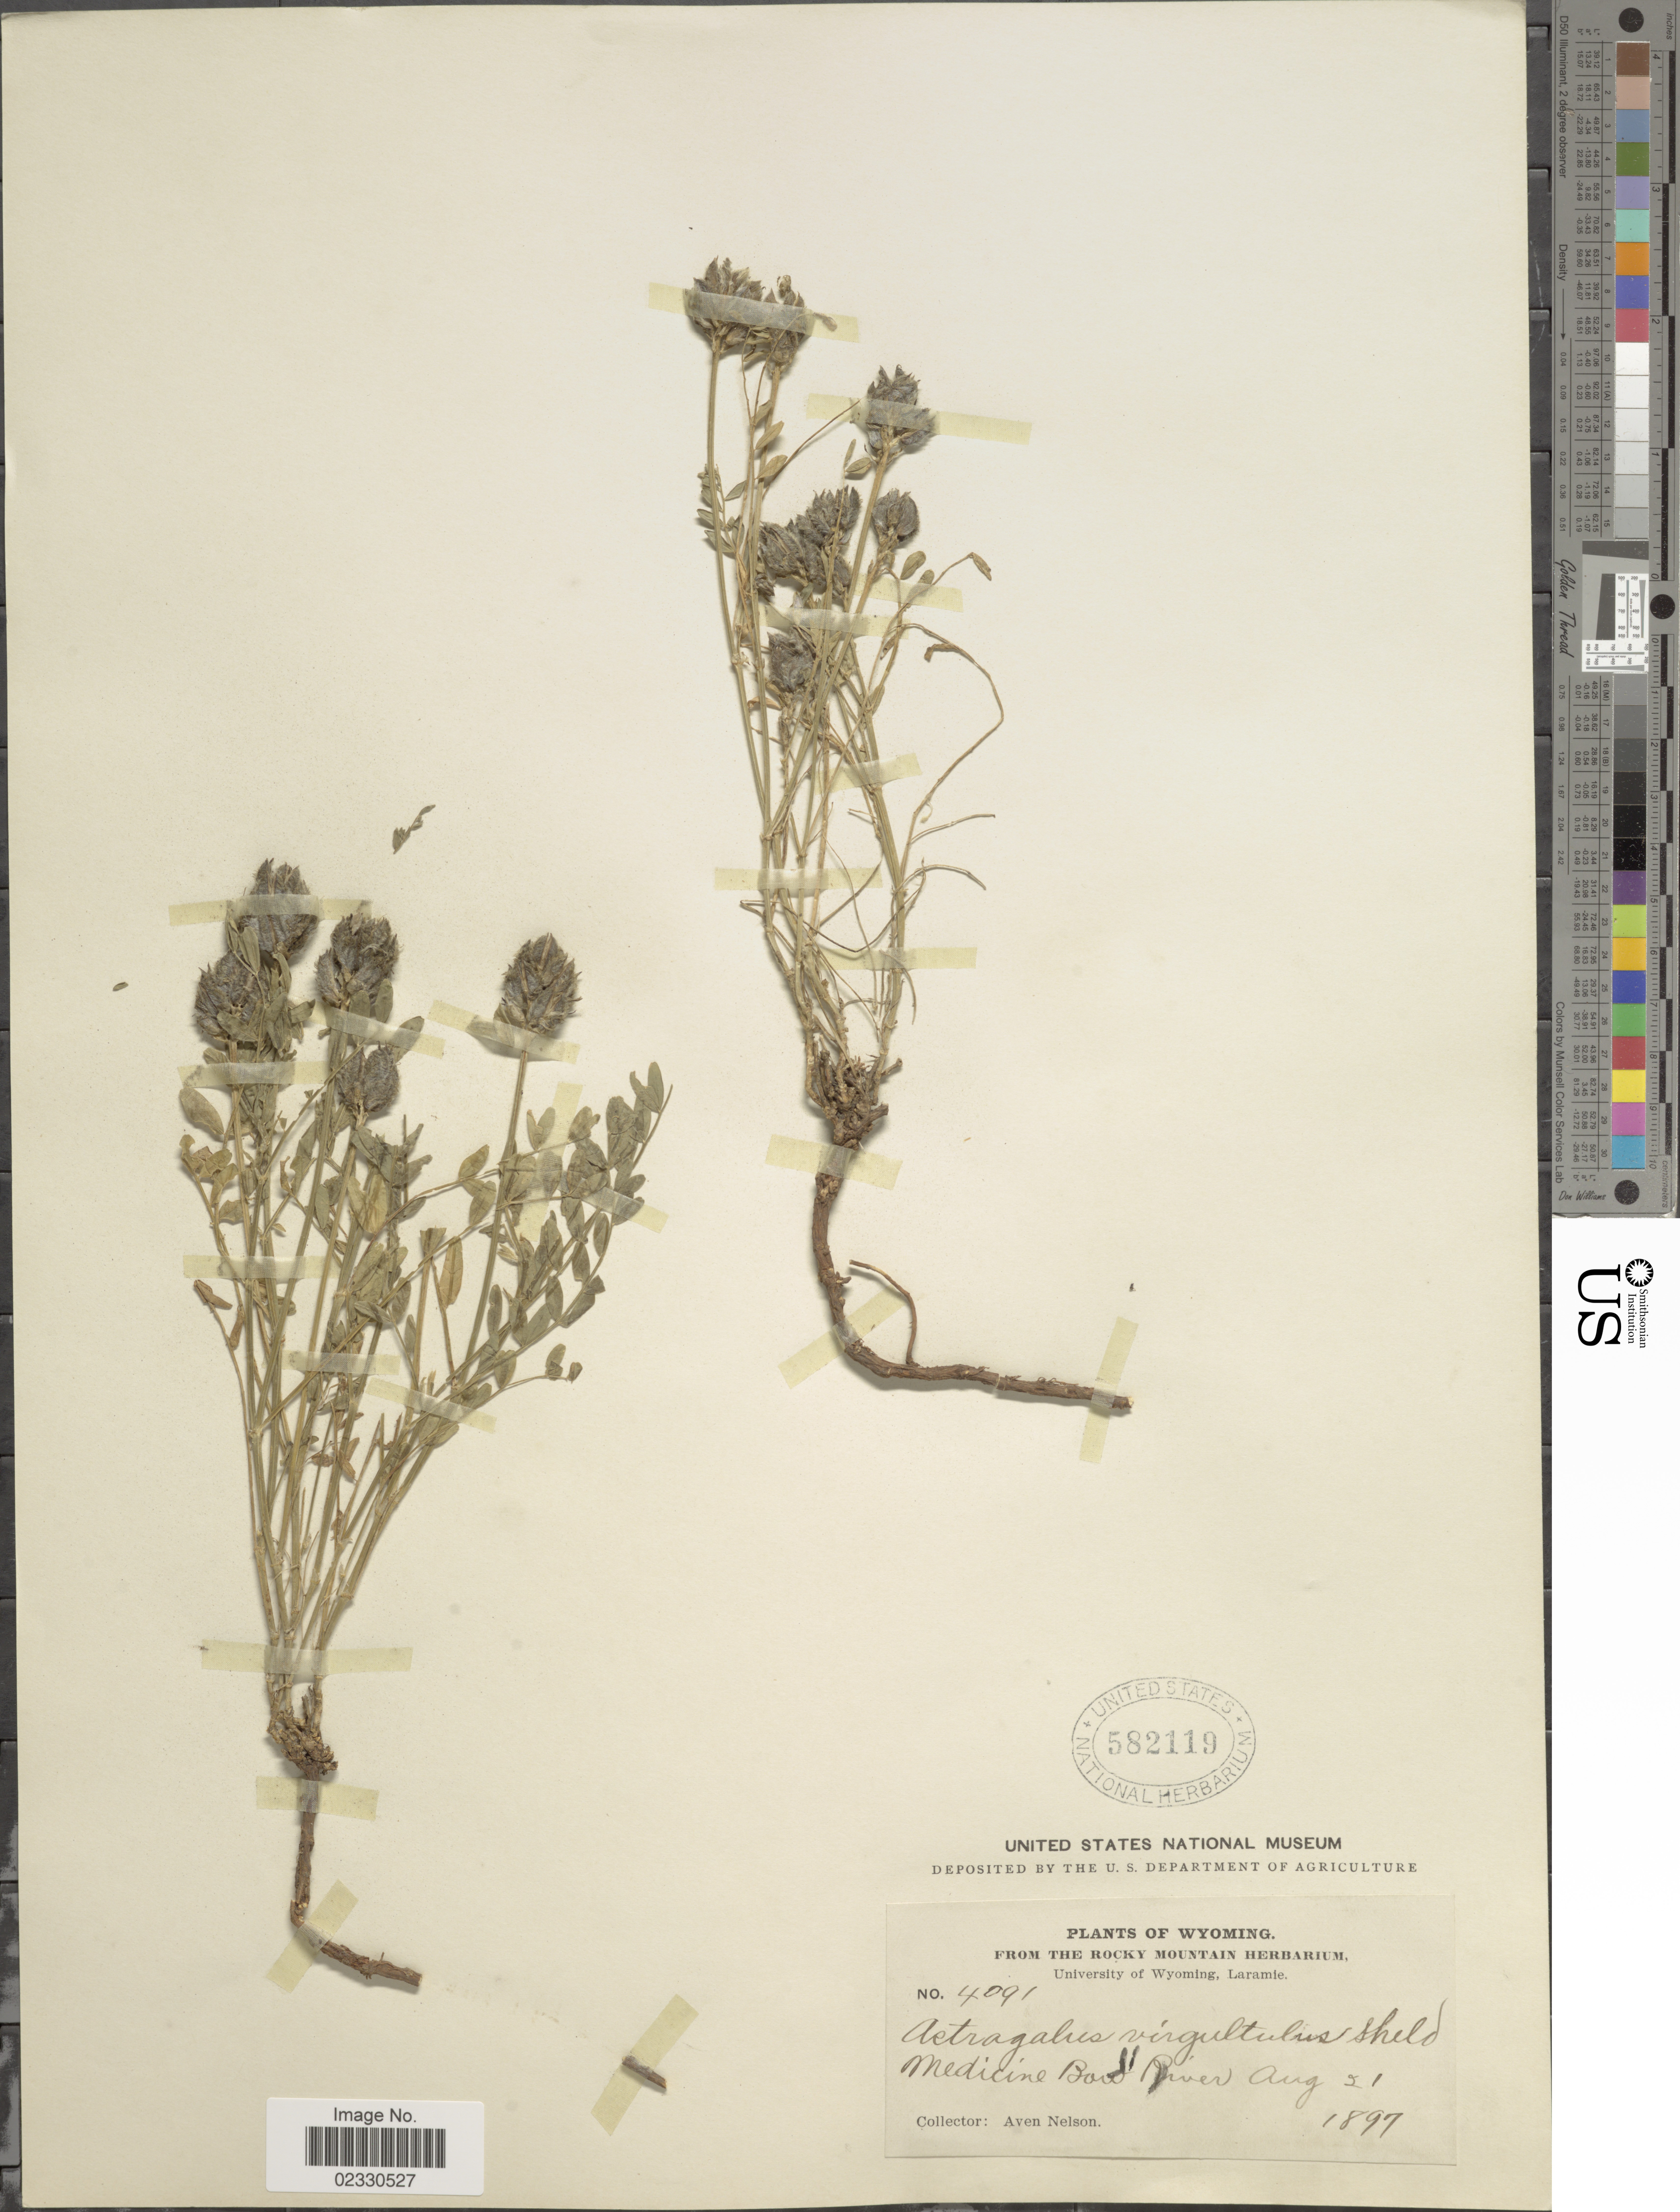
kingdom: Plantae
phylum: Tracheophyta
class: Magnoliopsida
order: Fabales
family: Fabaceae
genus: Astragalus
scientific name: Astragalus dasyglottis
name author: DC.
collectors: A. Nelson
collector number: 4091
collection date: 1897-08-21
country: United States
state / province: Wyoming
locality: Medicine Bow River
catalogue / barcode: US 582119